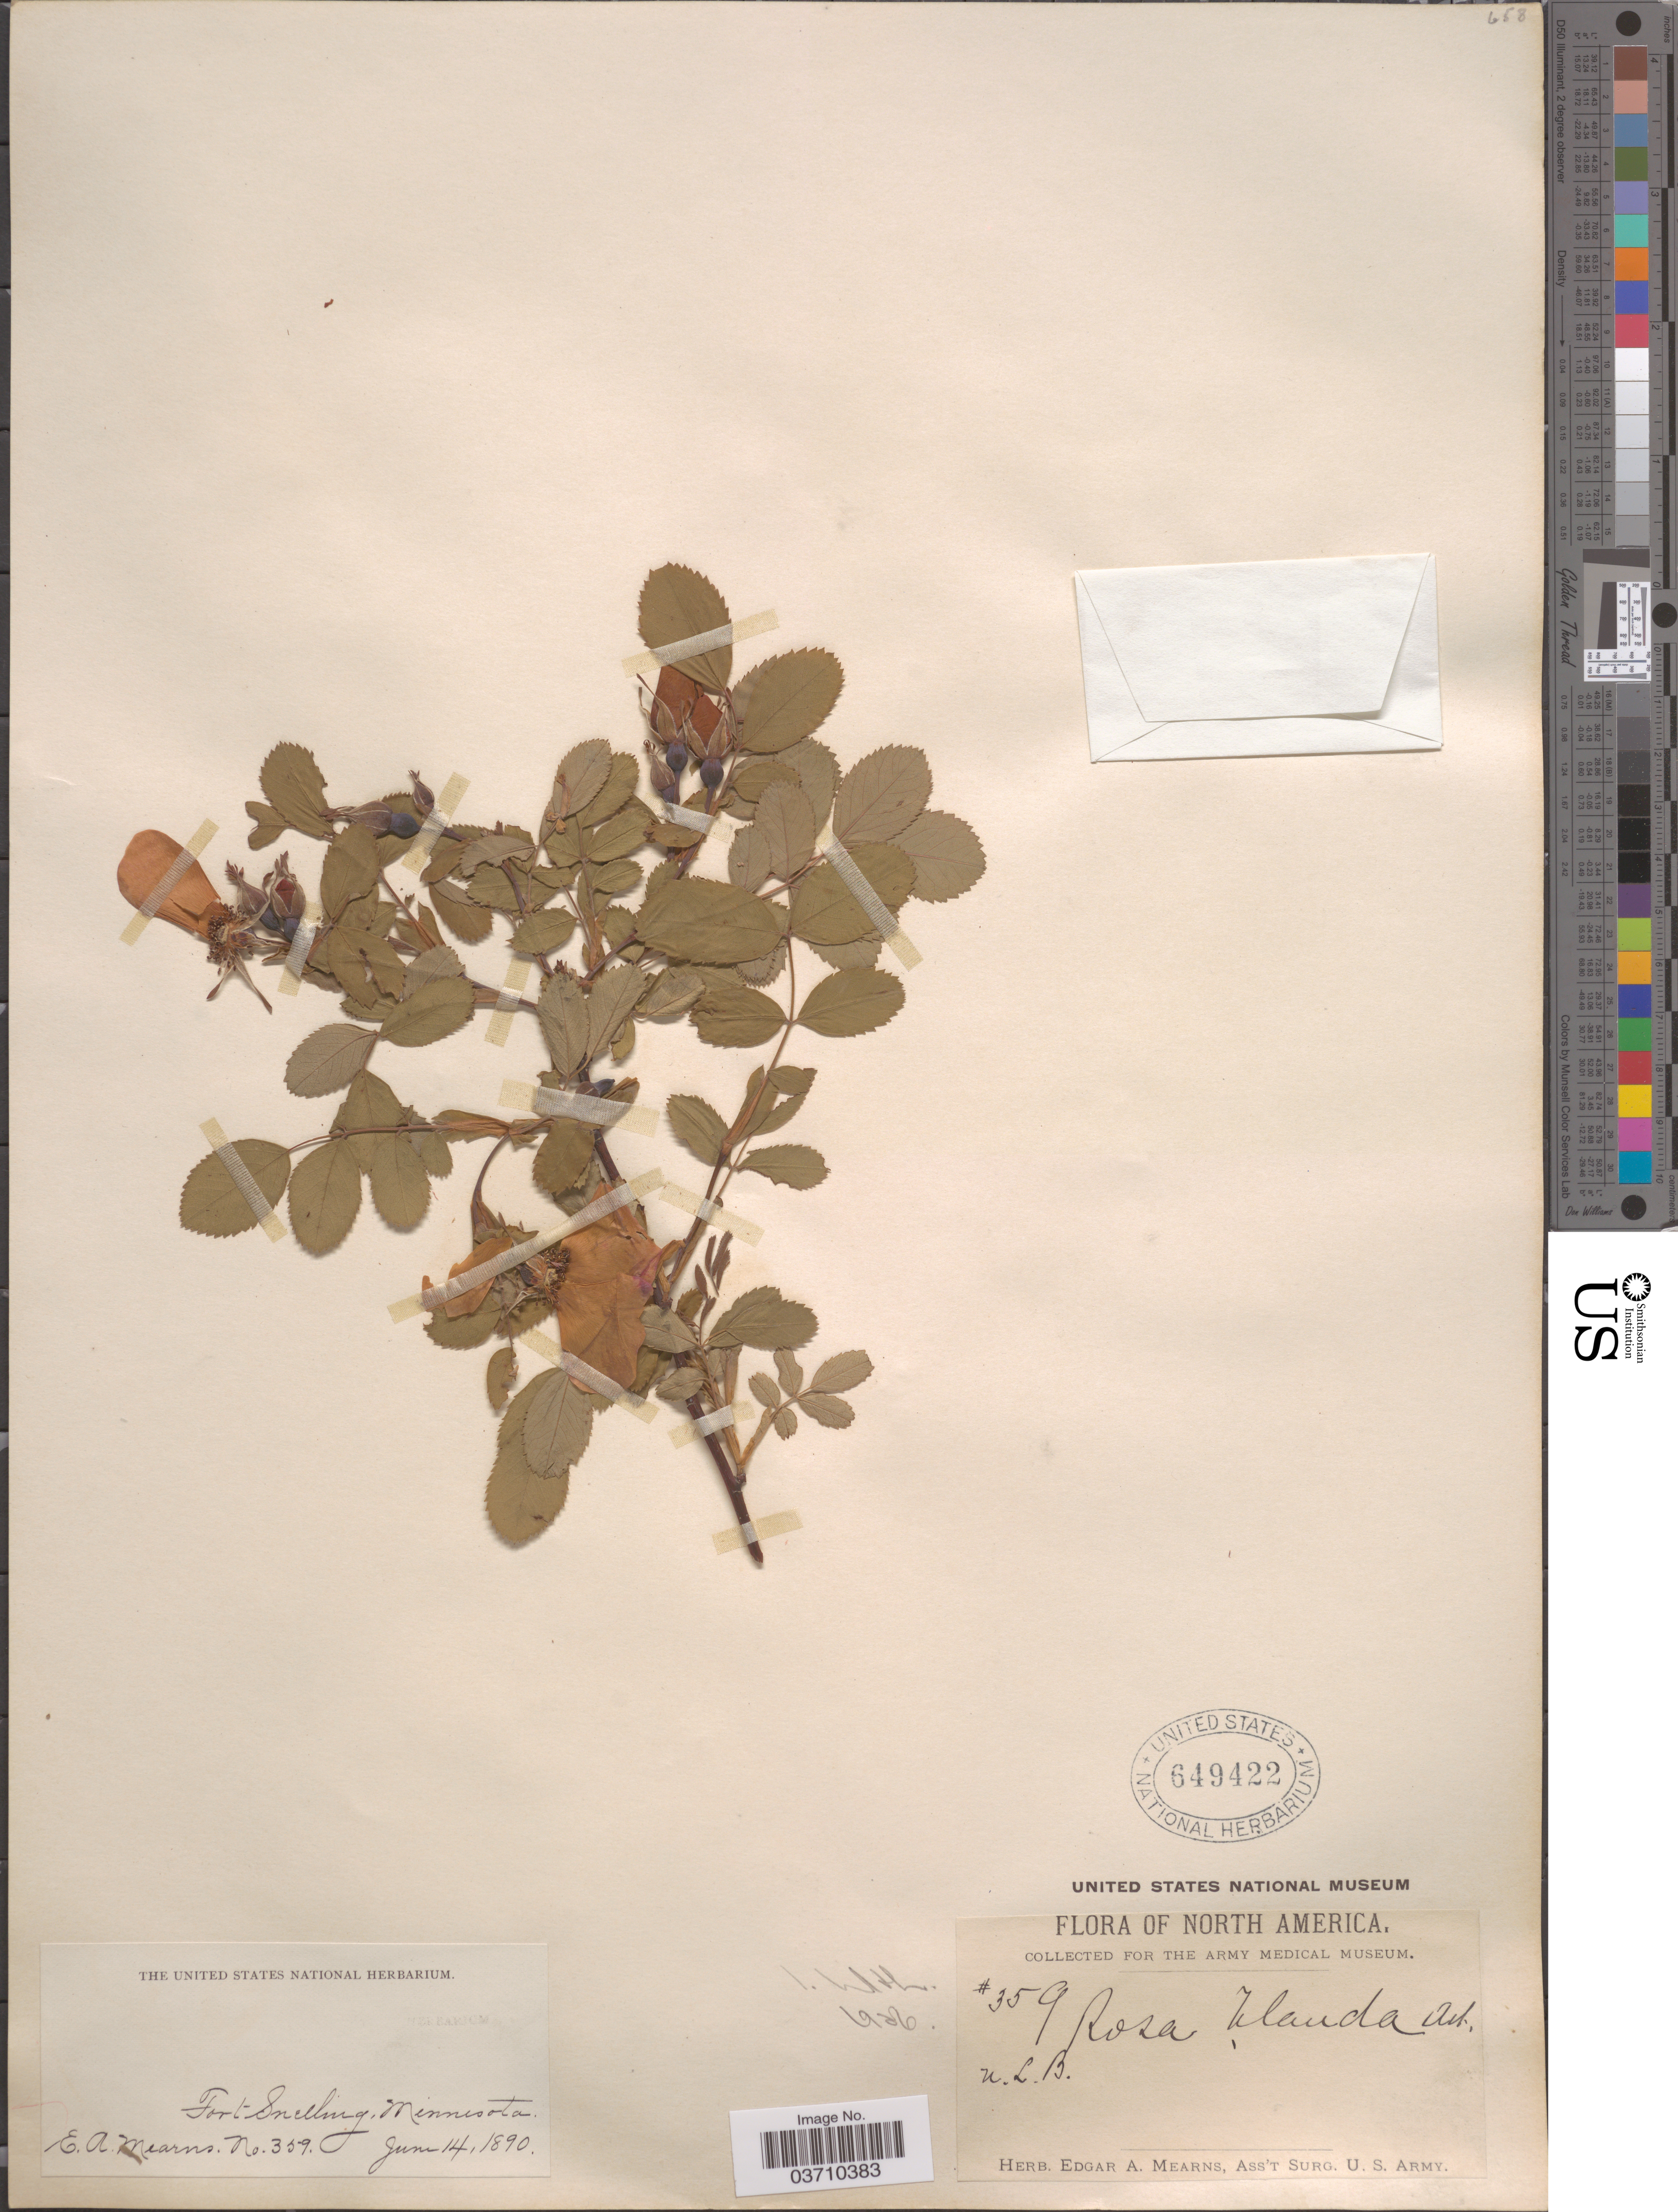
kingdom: Plantae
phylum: Tracheophyta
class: Magnoliopsida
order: Rosales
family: Rosaceae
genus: Rosa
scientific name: Rosa blanda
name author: Aiton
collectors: E. A. Mearns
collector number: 359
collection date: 1890-06-14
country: United States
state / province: Minnesota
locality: Fort Snelling.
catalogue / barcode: US 649422